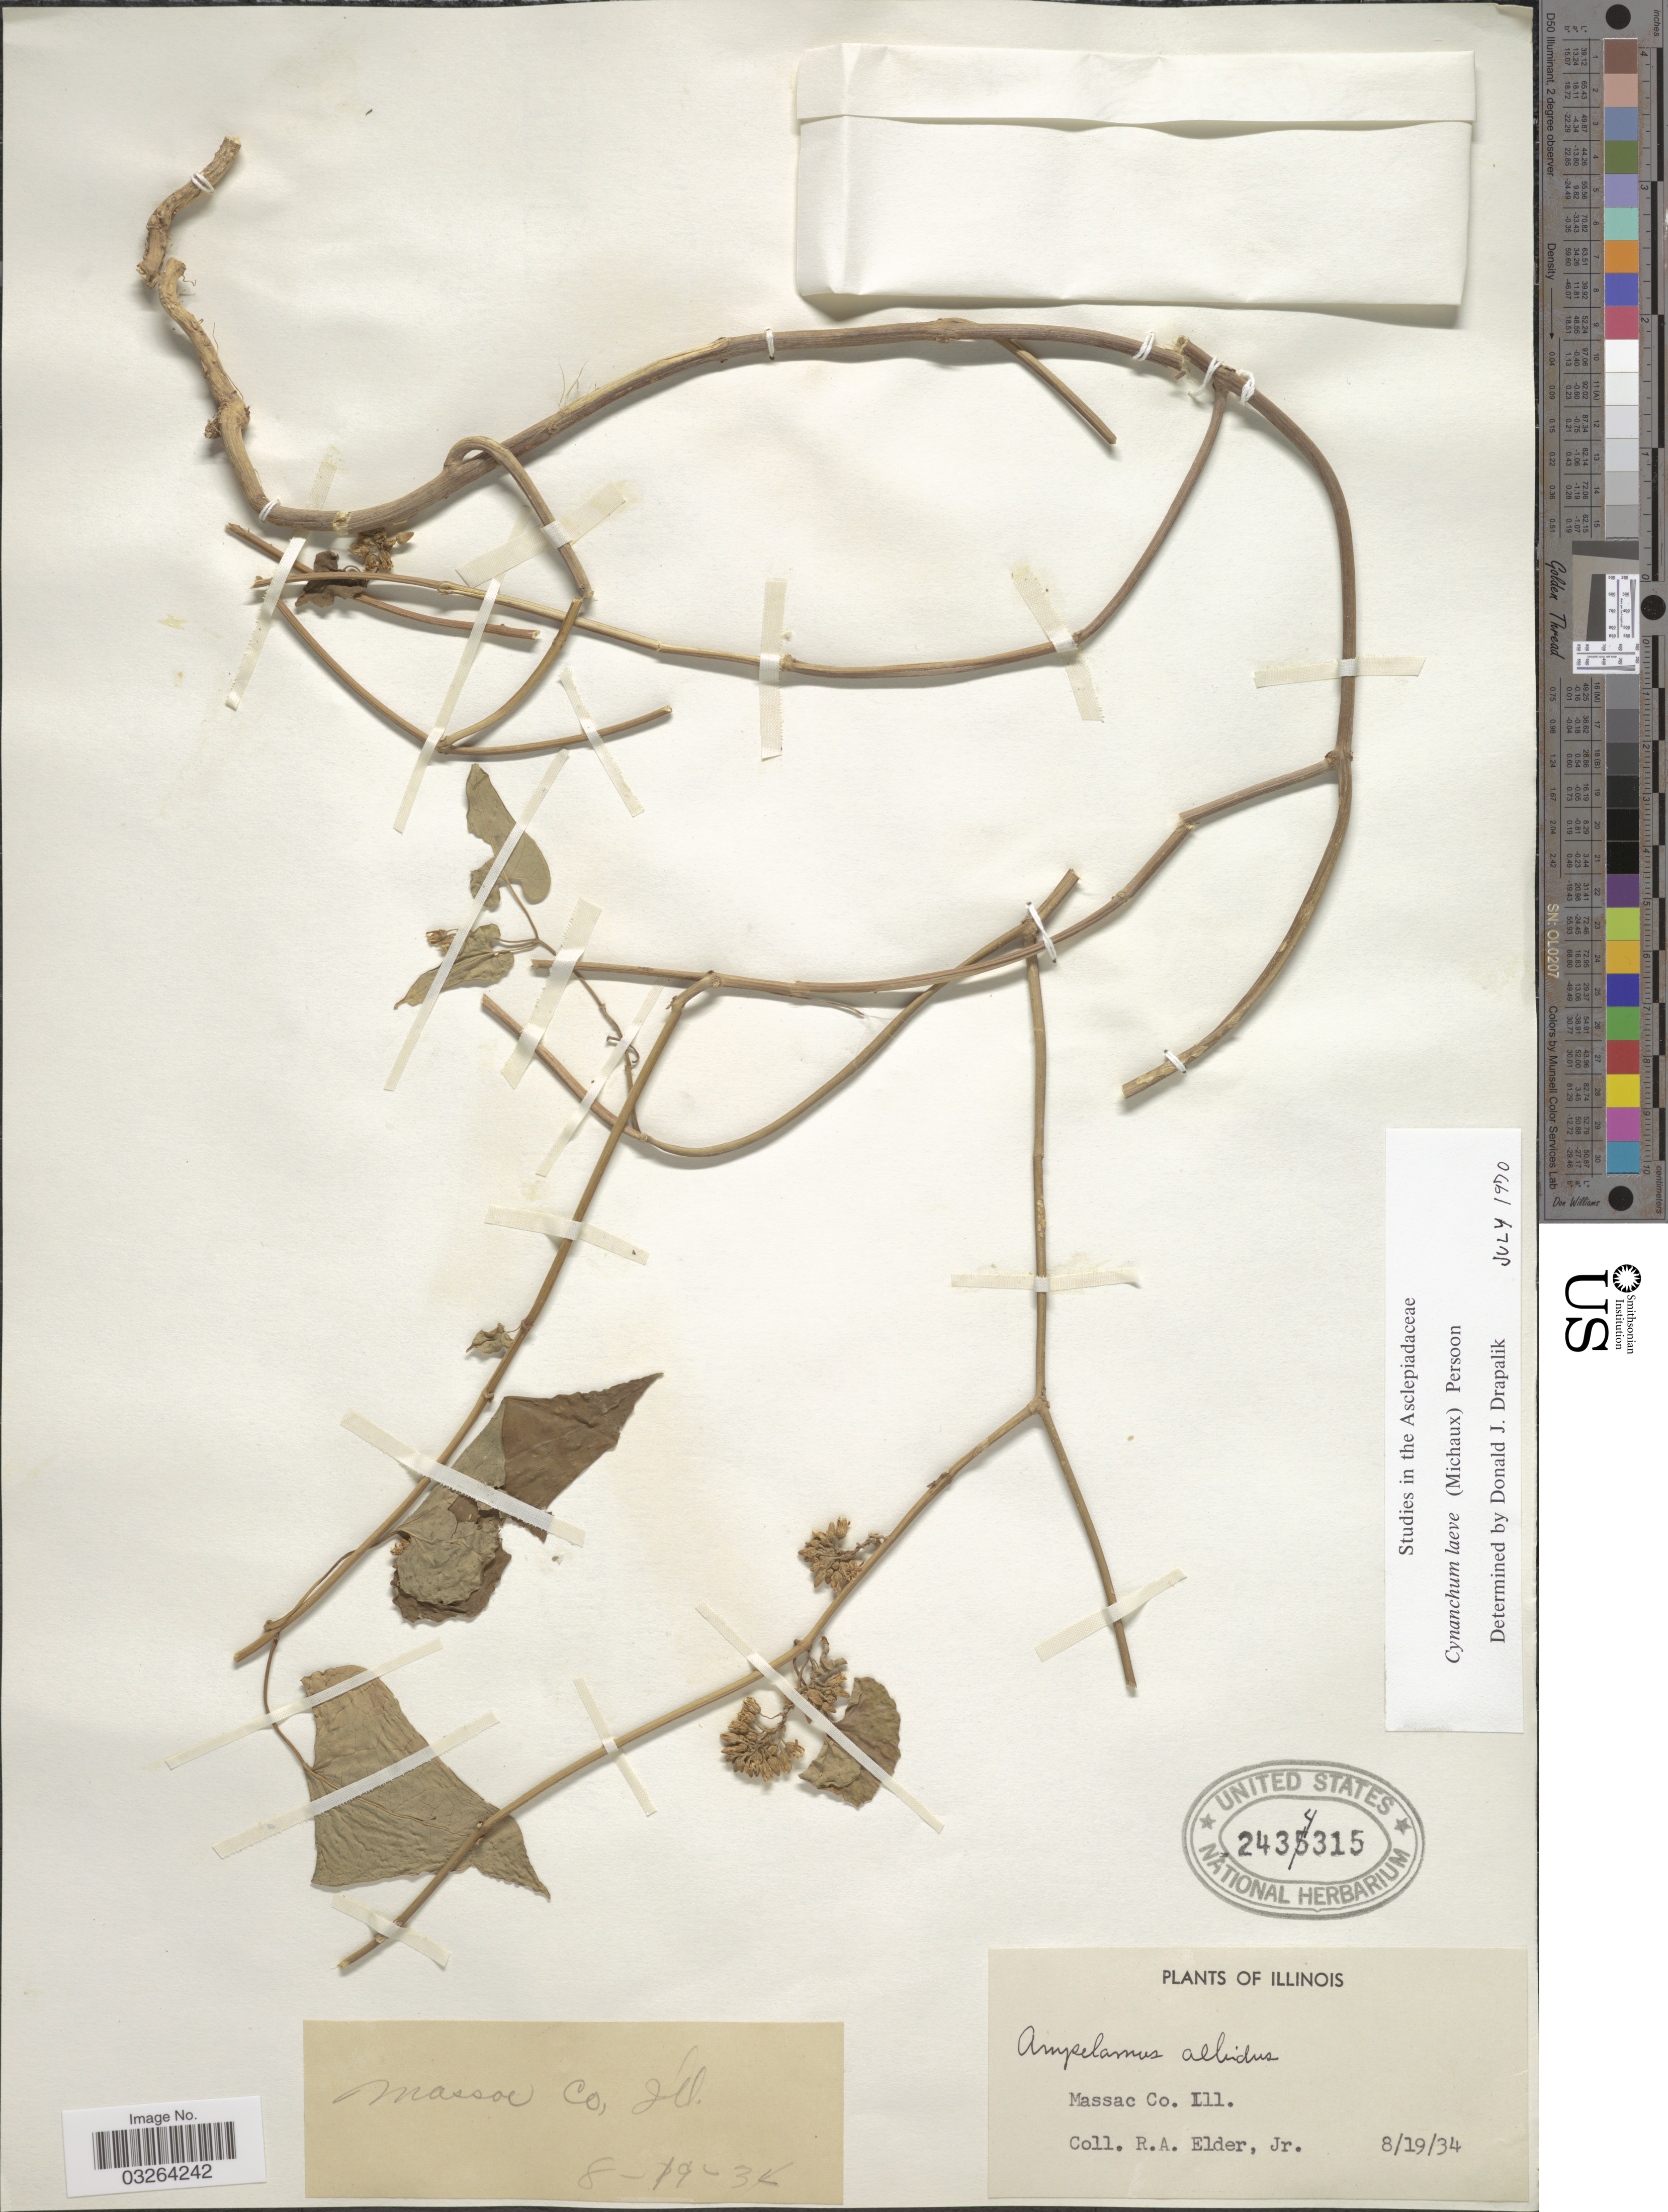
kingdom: Plantae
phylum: Tracheophyta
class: Magnoliopsida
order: Gentianales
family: Apocynaceae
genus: Cynanchum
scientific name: Cynanchum laeve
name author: (Michx.) Pers.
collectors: R. Elder Jr.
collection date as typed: Transcribed d/m/y: 19/8/34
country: United States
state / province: Illinois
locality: Massac Co. Ill.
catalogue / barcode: US 2434315